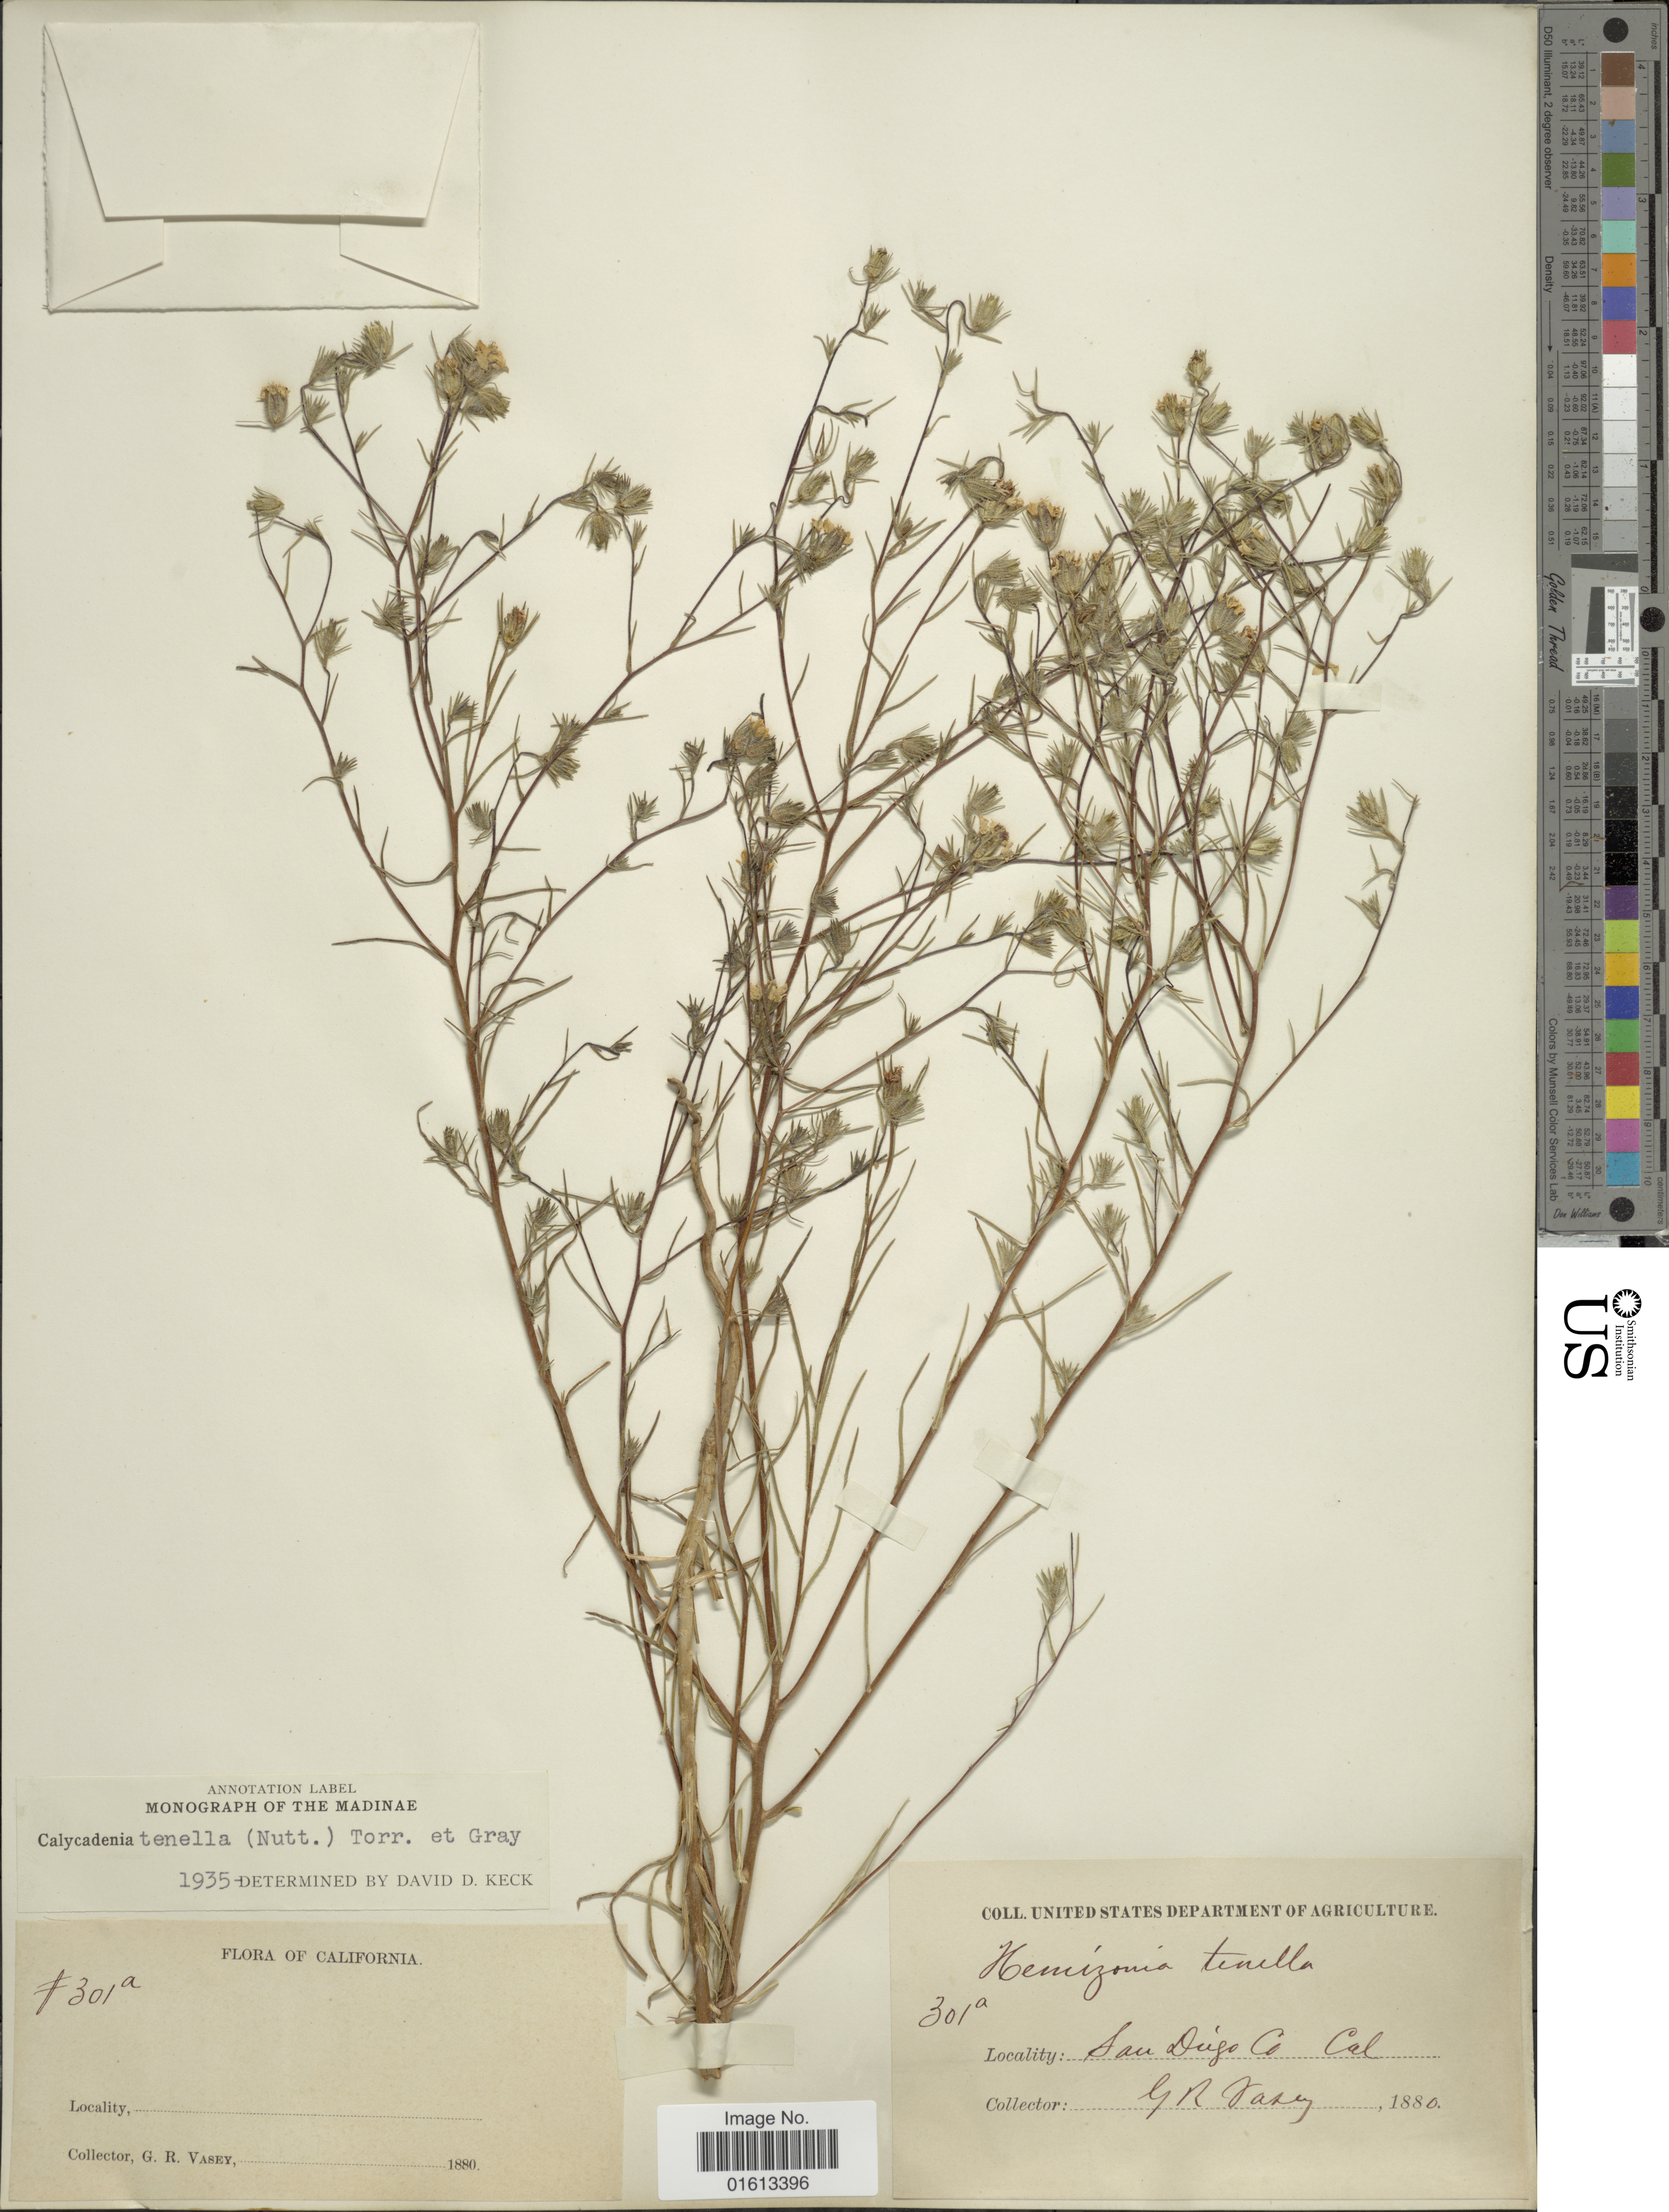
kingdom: Plantae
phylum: Tracheophyta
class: Magnoliopsida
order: Asterales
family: Asteraceae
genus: Calycadenia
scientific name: Calycadenia tenella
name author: (Nutt.) Torr. & A. Gray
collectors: G. R. Vasey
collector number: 301a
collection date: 1880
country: United States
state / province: California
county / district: San Diego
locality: San Diego Co. Cal.